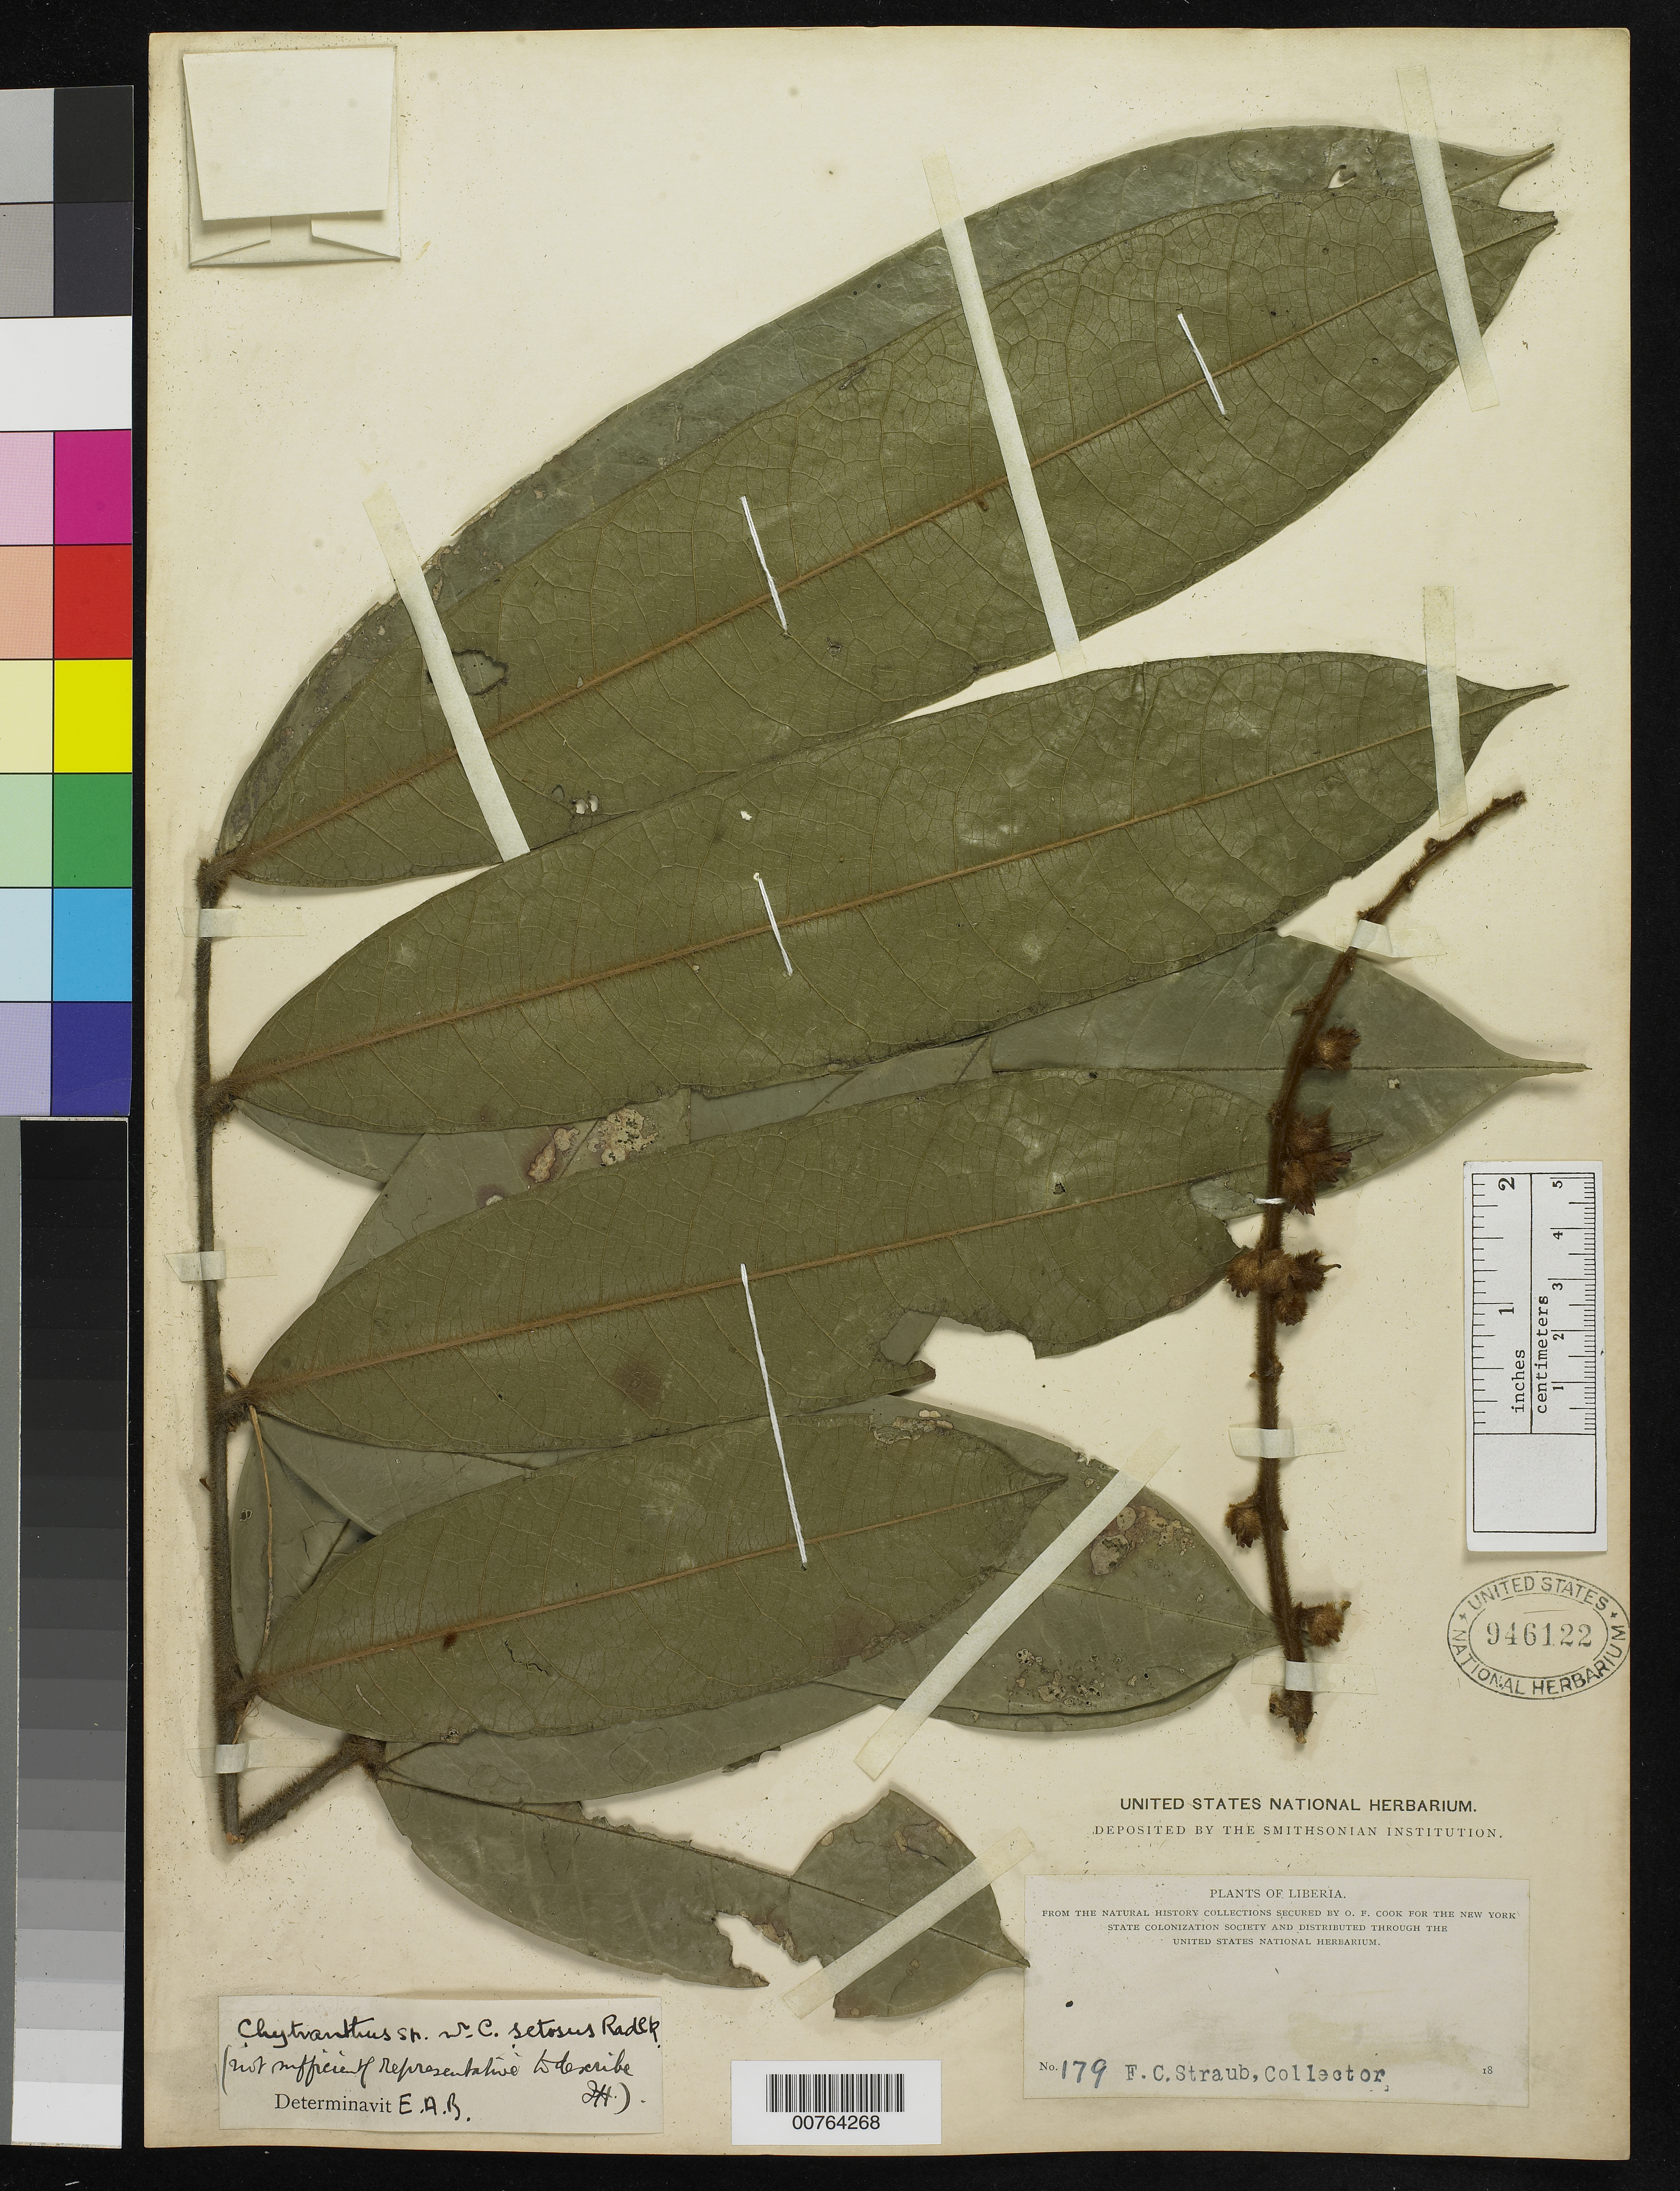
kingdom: Plantae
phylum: Tracheophyta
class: Magnoliopsida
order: Sapindales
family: Sapindaceae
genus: Chytranthus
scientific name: Chytranthus sp.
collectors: F. Straub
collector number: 179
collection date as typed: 18--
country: Liberia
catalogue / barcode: US 946122